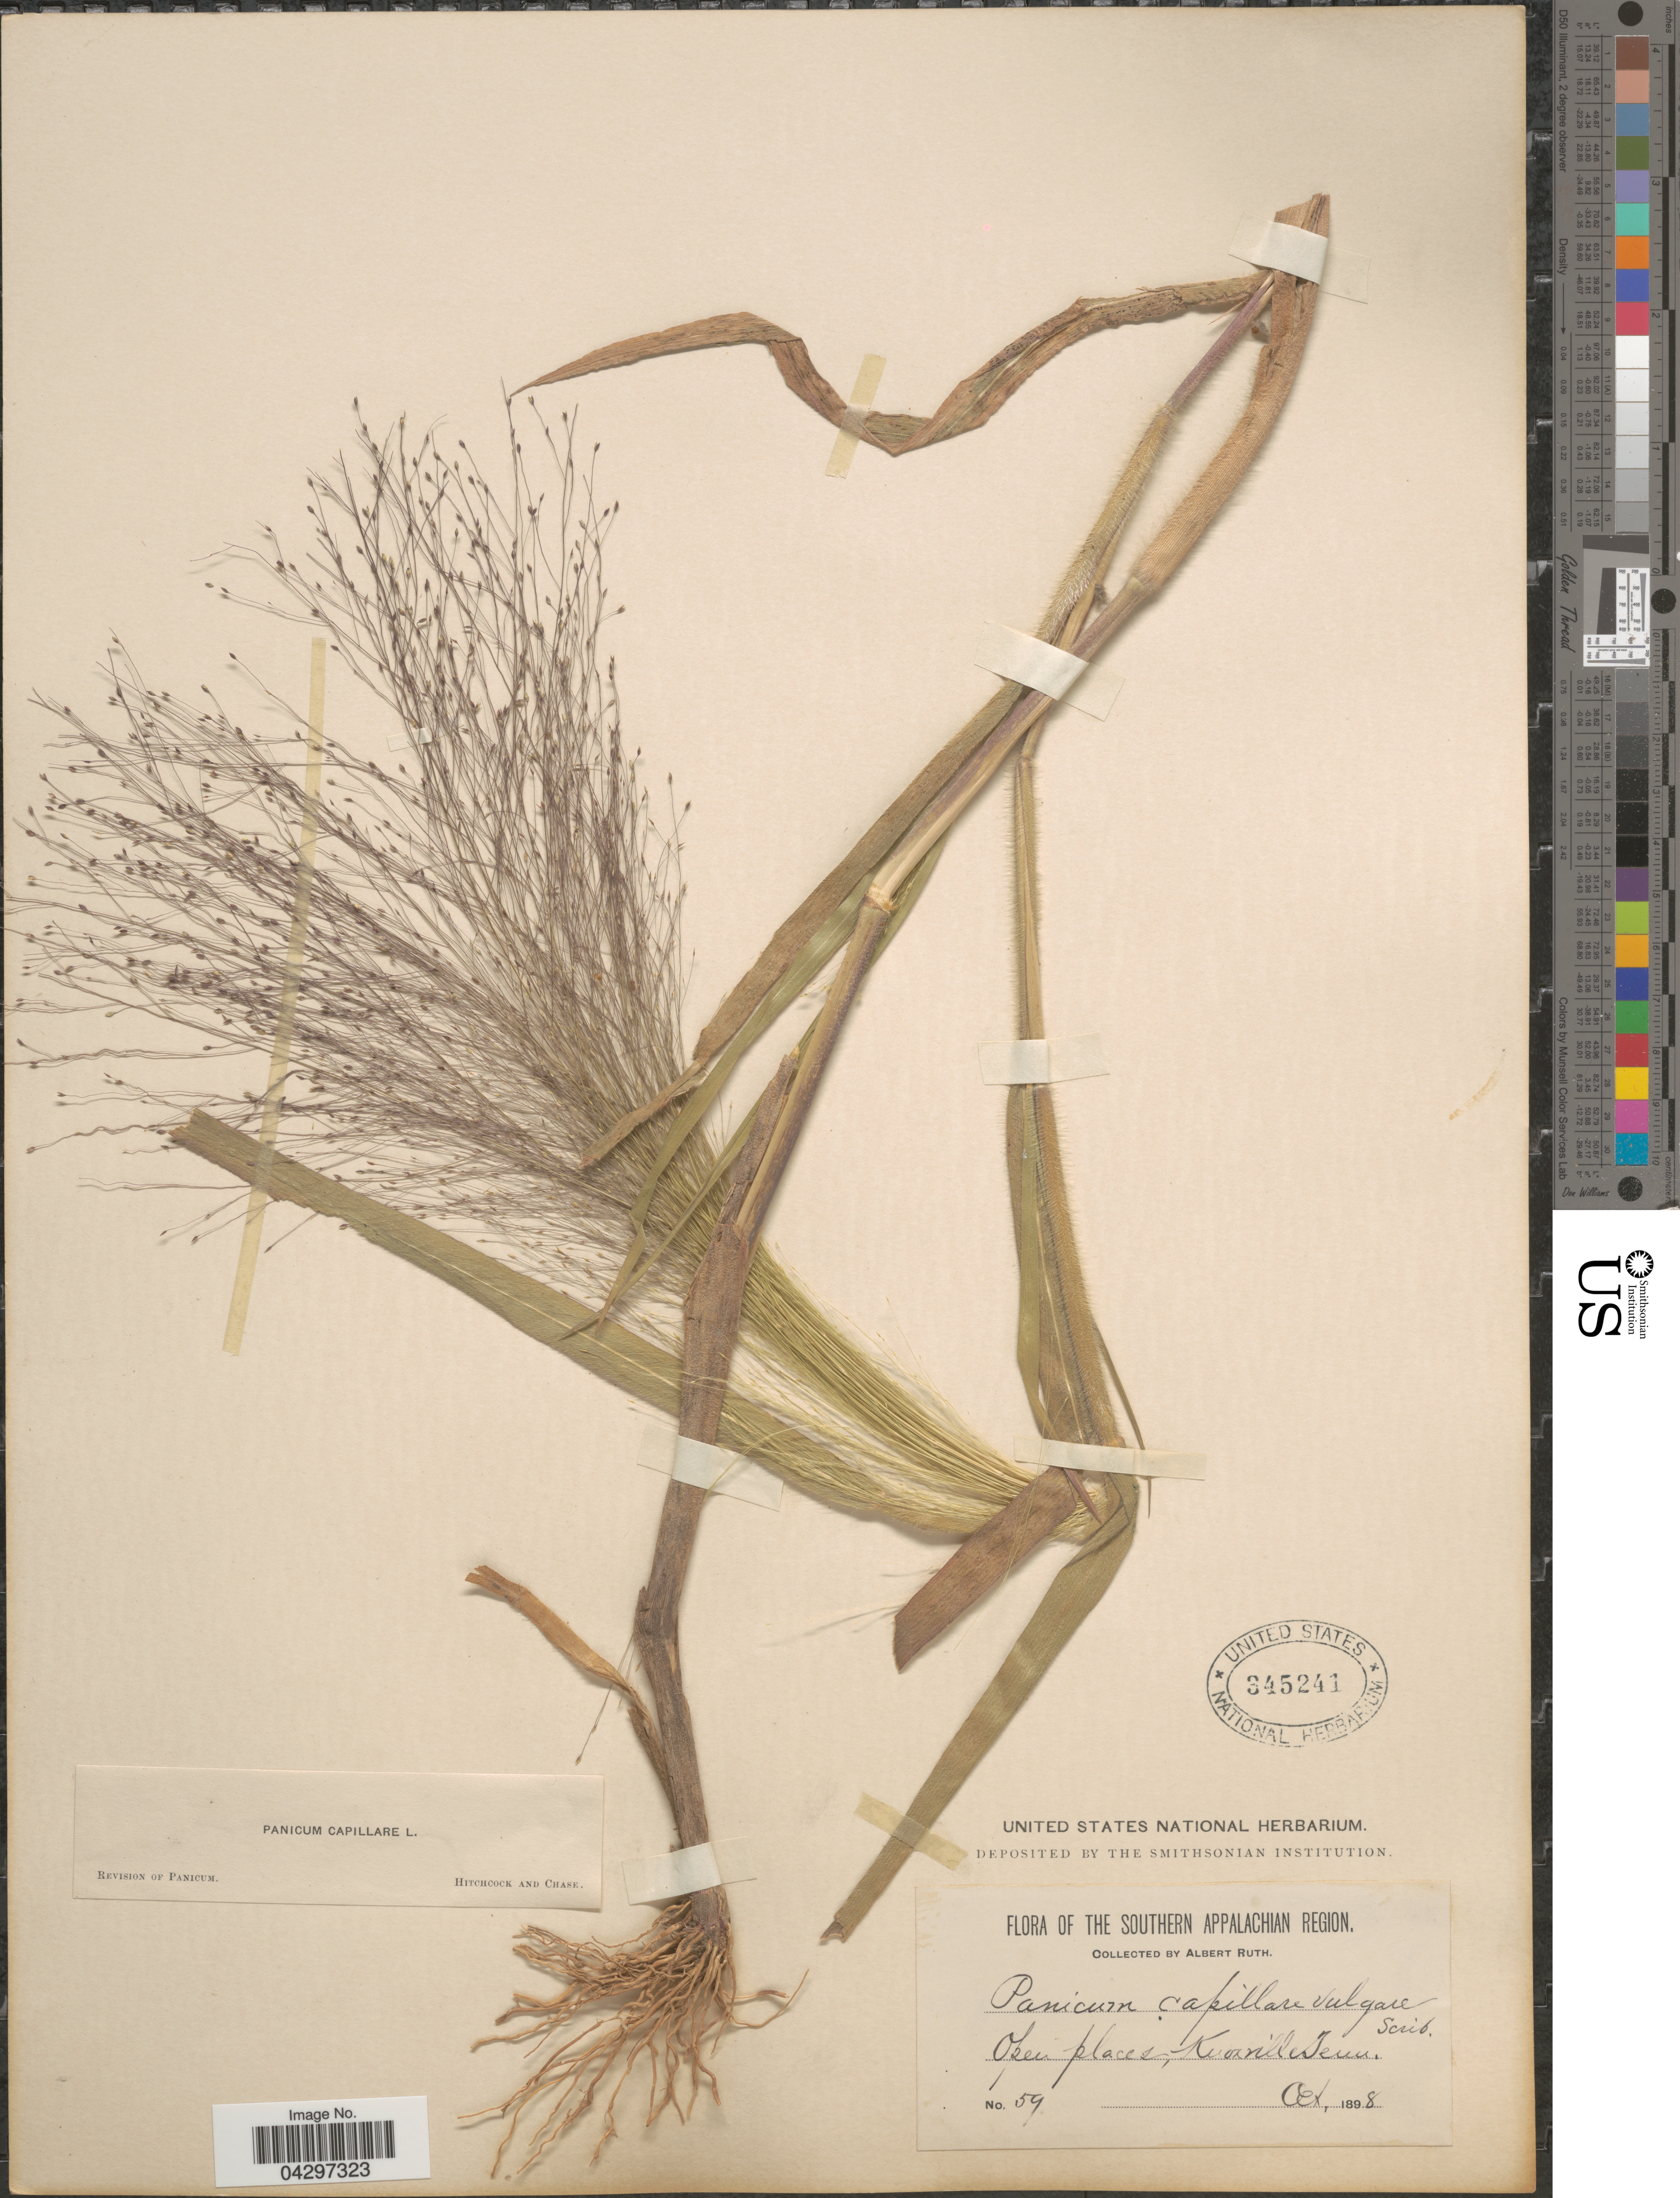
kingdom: Plantae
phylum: Tracheophyta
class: Liliopsida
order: Poales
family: Poaceae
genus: Panicum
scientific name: Panicum capillare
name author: L.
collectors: A. Ruth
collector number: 59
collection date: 1898-10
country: United States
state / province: Tennessee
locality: The Southern Appalachian Region. Knoxville.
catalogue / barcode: US 345241